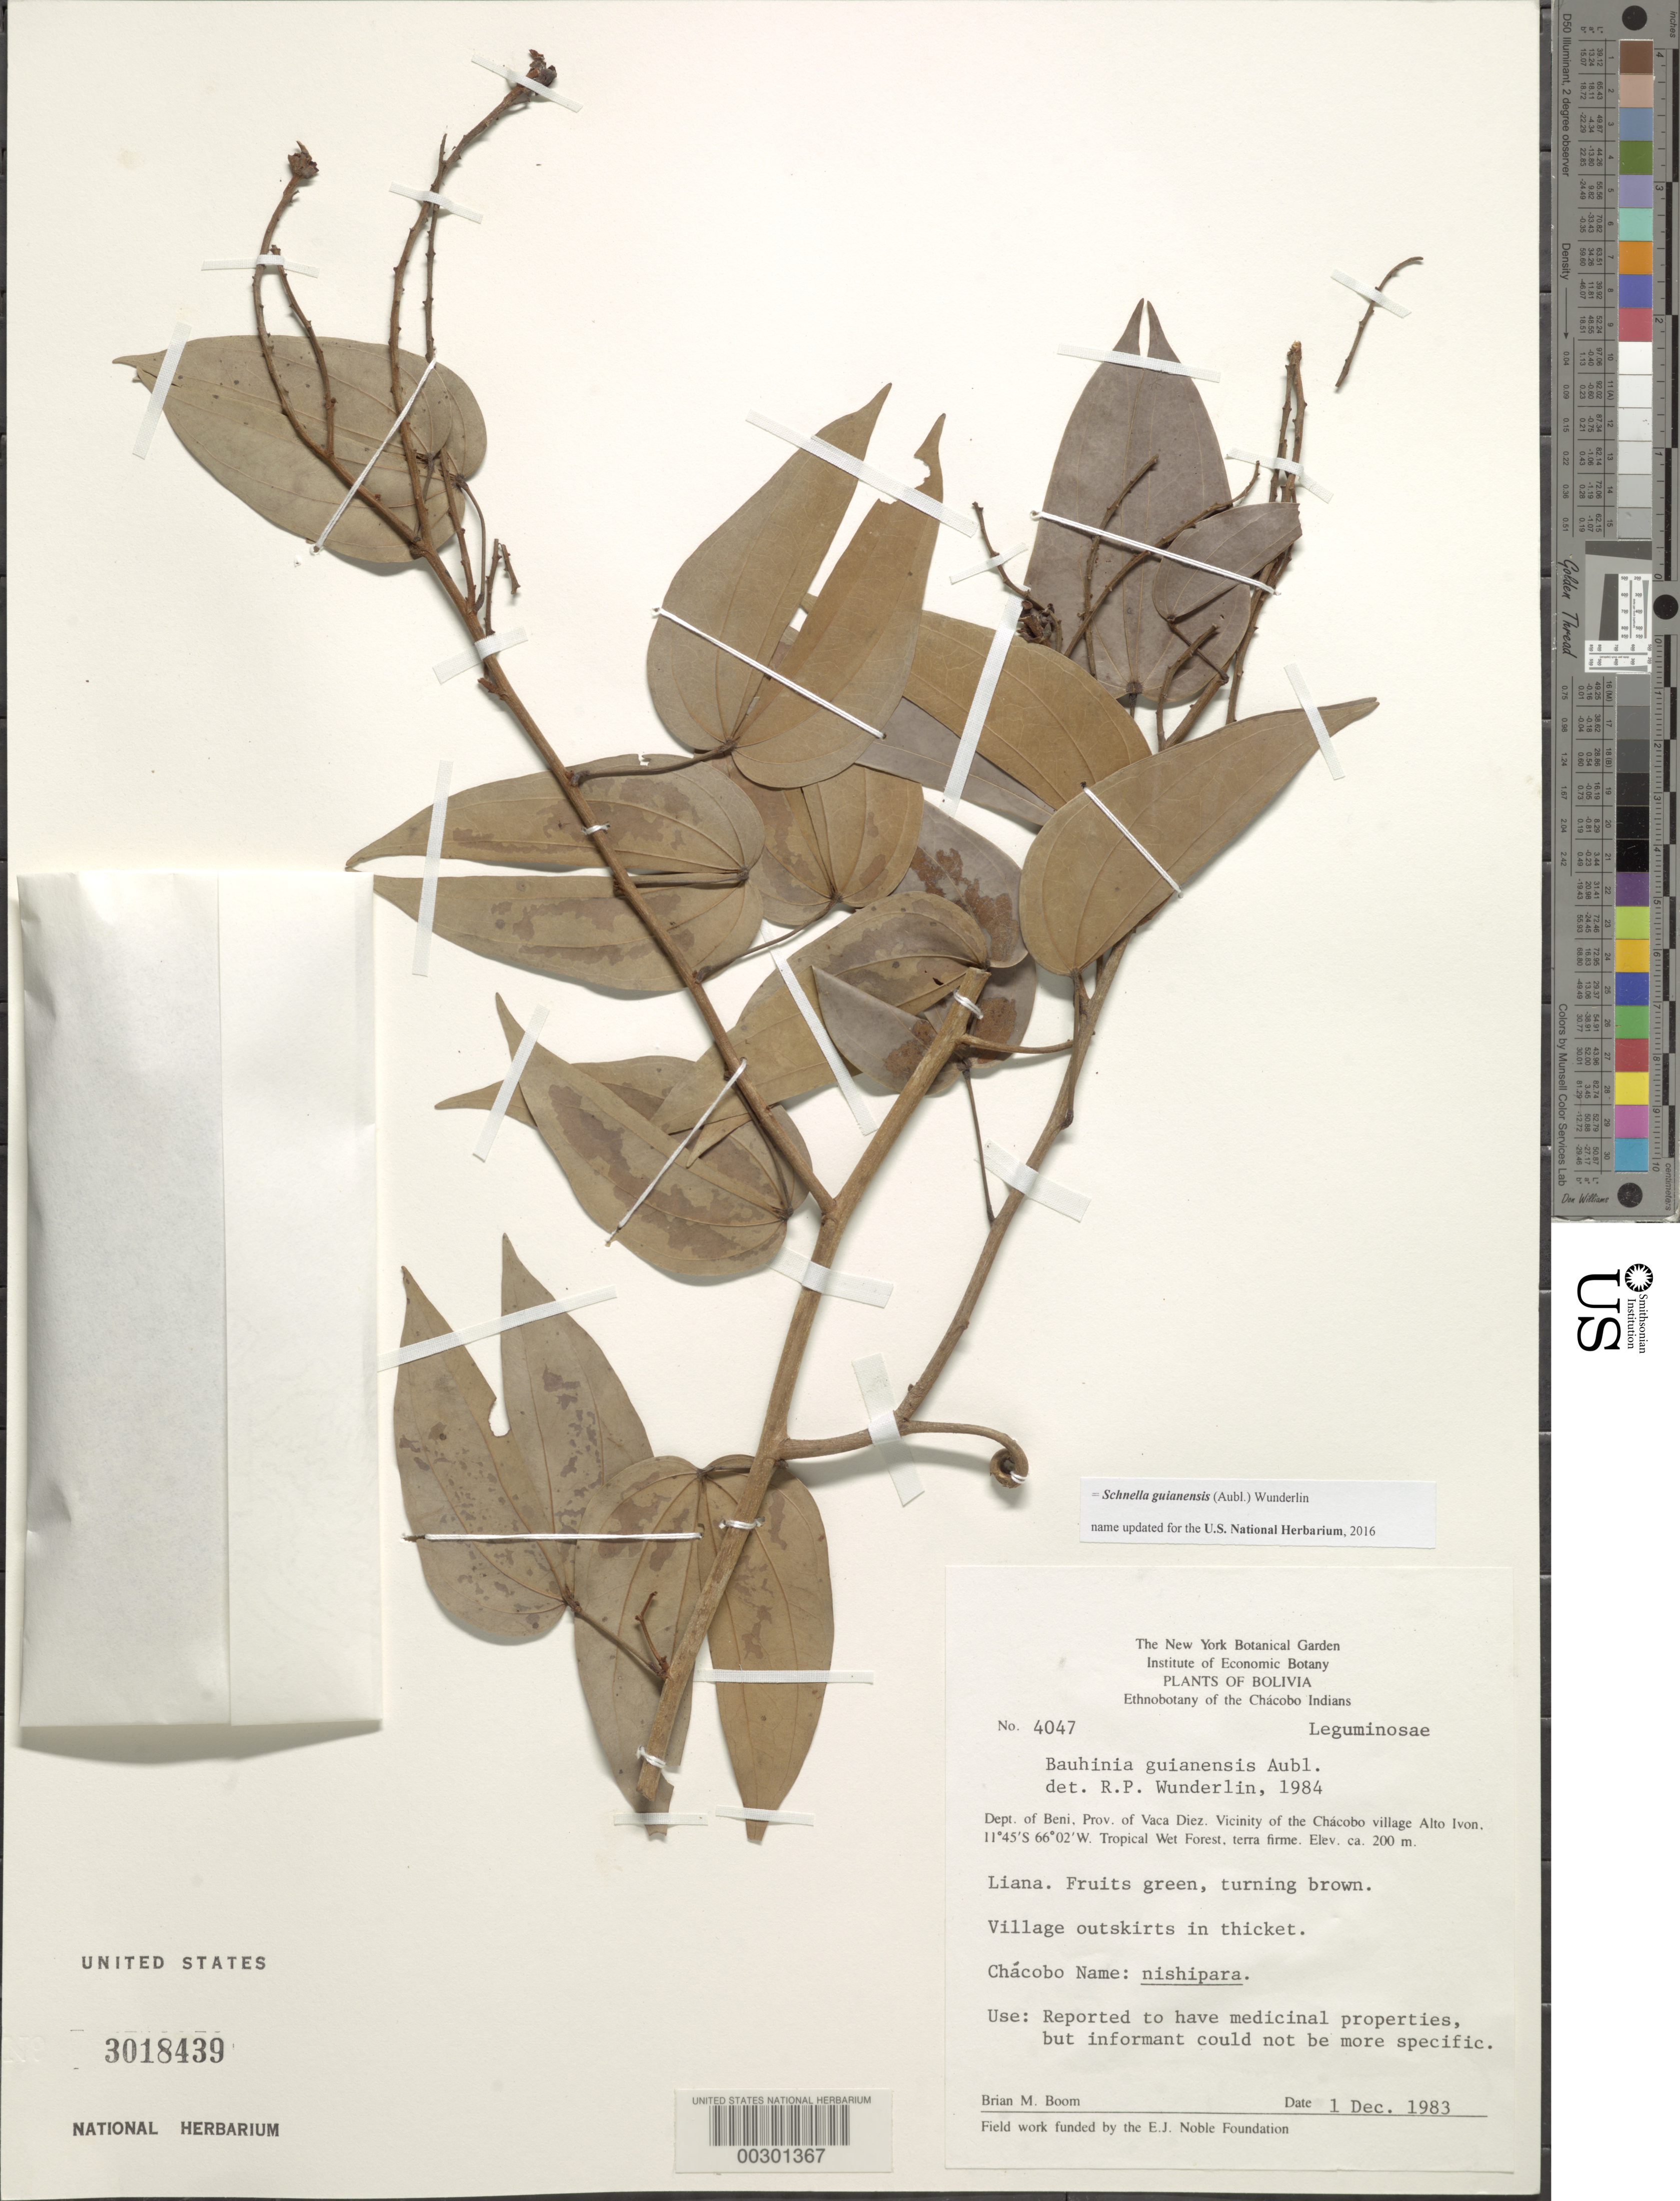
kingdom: Plantae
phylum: Tracheophyta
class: Magnoliopsida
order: Fabales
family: Fabaceae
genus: Schnella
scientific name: Schnella guianensis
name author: (Aubl.) Wunderlin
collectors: B. M. Boom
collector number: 4047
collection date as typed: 01 Dec 1983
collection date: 1983-12-01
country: Bolivia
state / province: Beni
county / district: Vaca Diez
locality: Vicinity of Chacobo Village Alto Ivon, village outskirts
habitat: Tropical wet forest, terra firme, in thicket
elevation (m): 200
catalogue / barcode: US 3018439